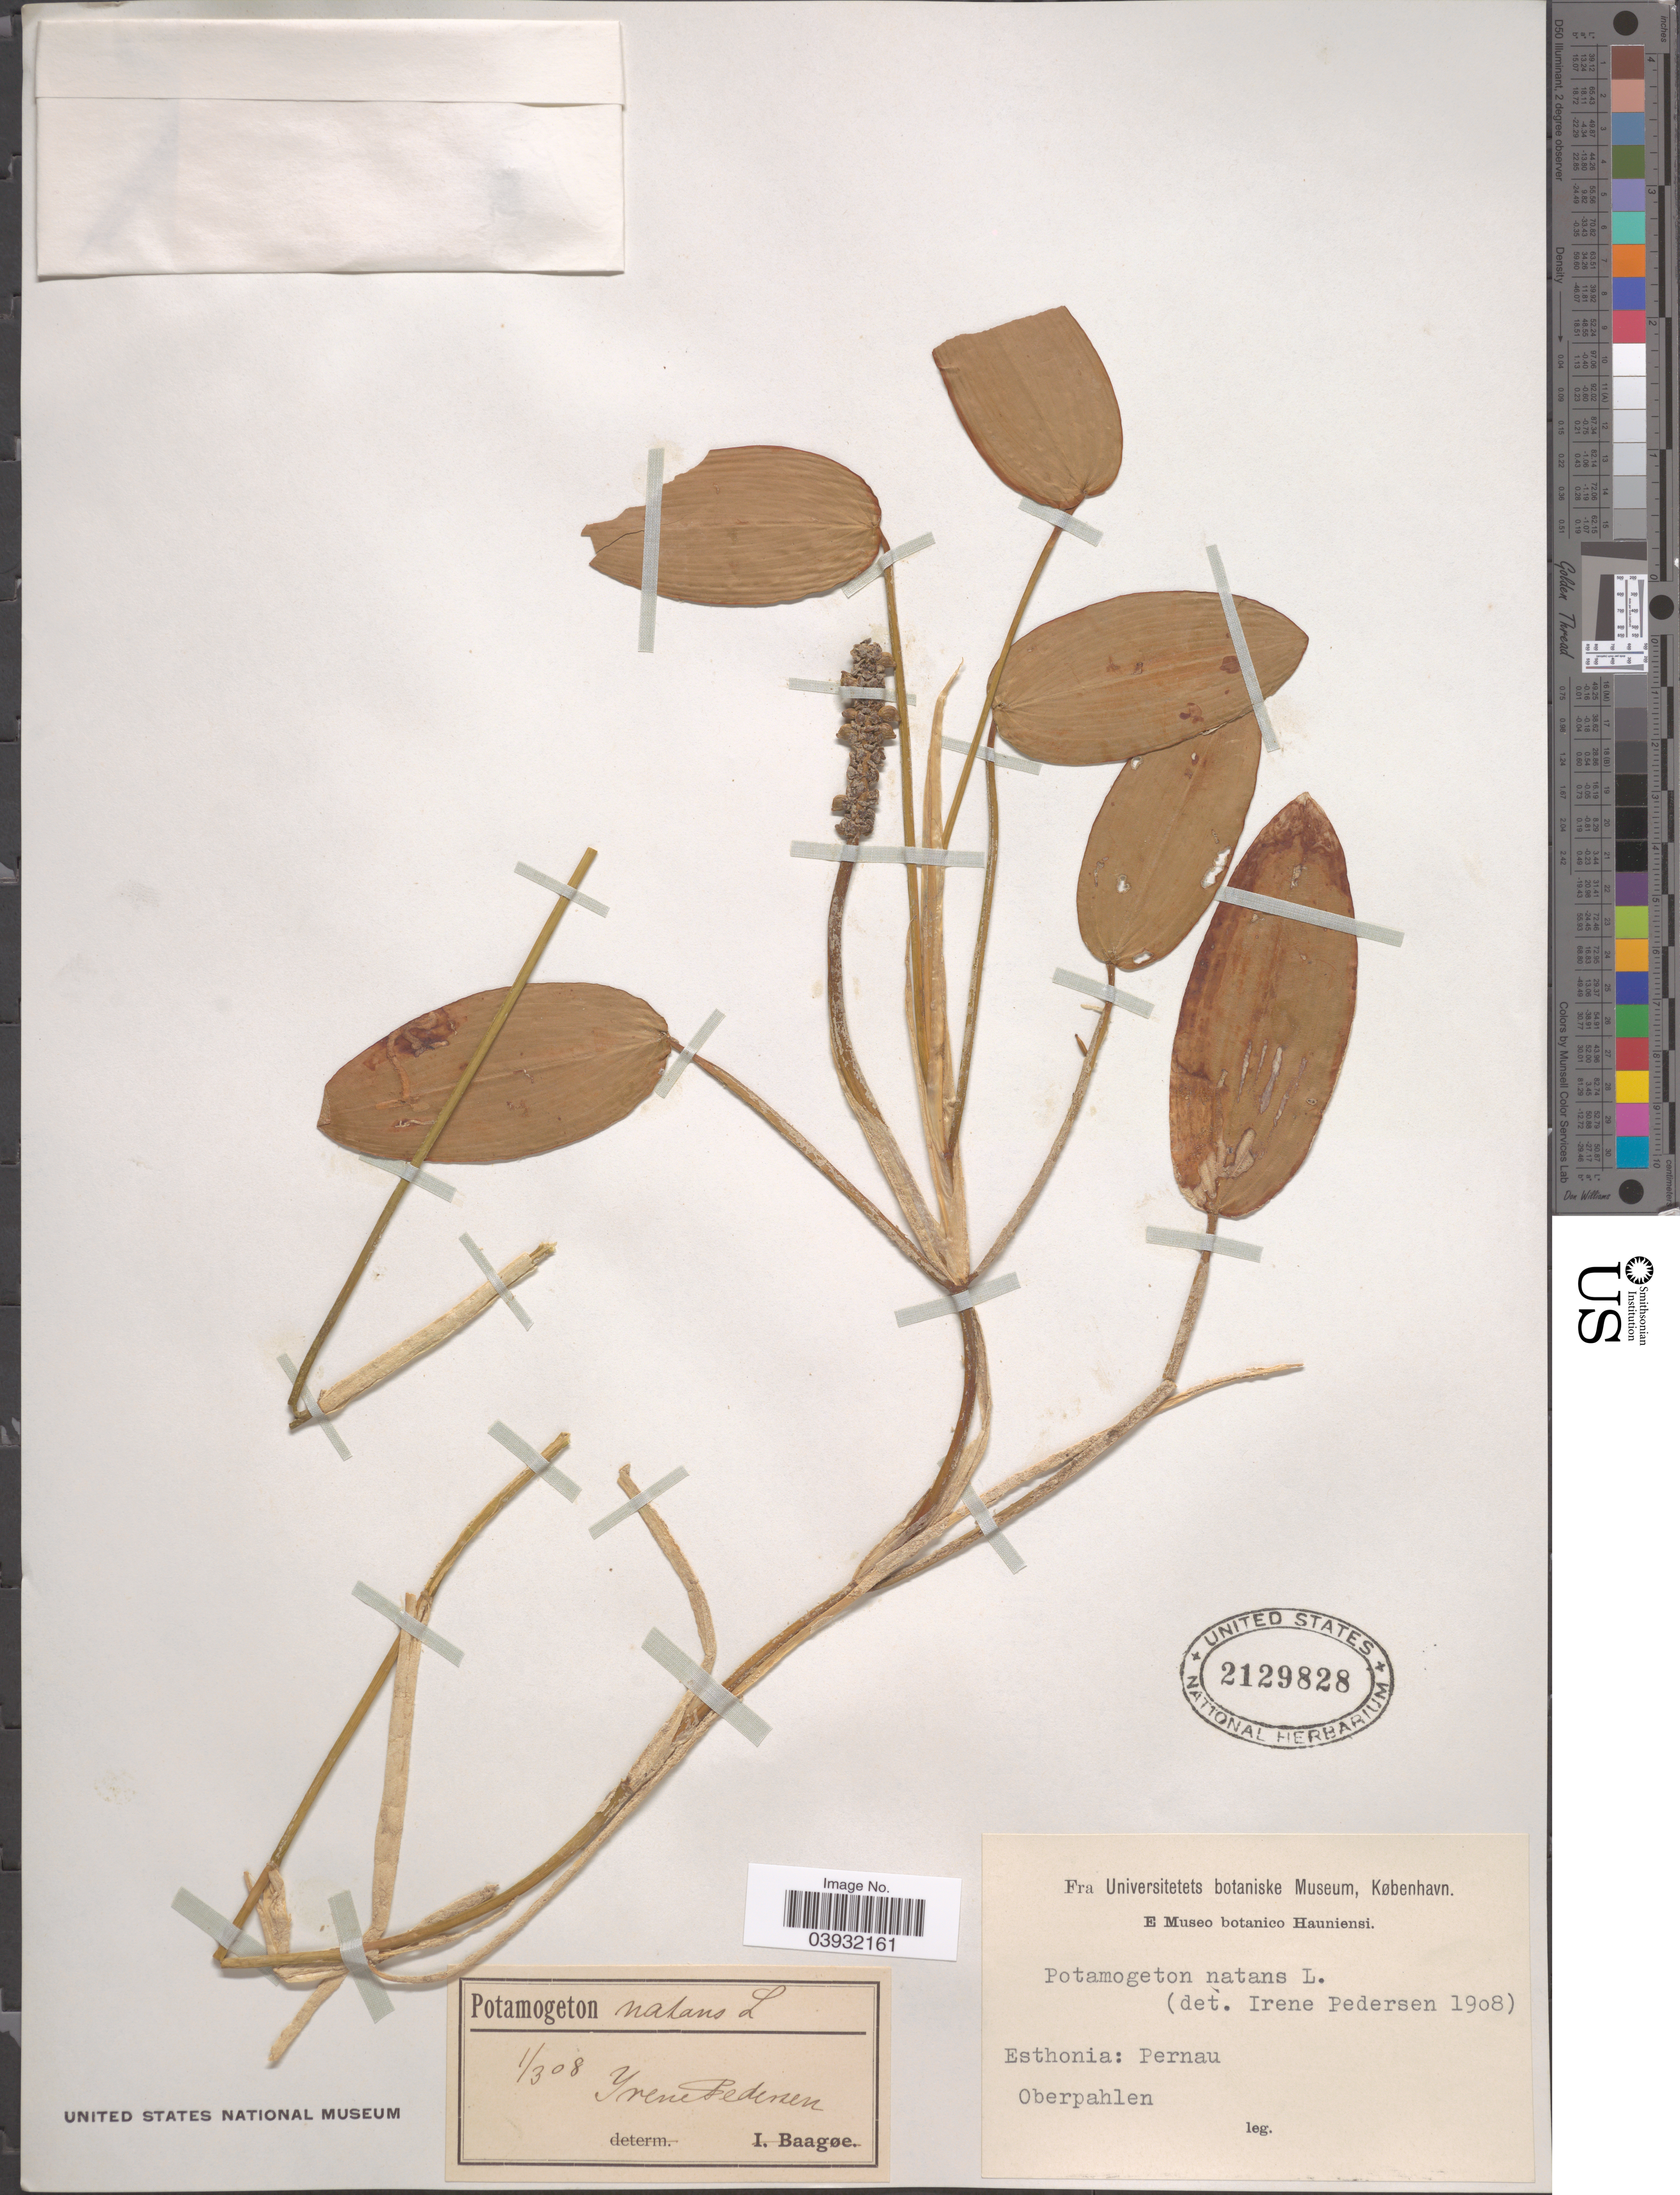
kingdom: Plantae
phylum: Tracheophyta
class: Liliopsida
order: Alismatales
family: Potamogetonaceae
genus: Potamogeton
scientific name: Potamogeton natans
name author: L.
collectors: I. Pedersen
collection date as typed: Transcribed d/m/y: 1/3/8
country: Estonia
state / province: Pärnumaa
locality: Esthonia: Pernau. Oberpahlen.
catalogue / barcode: US 2129828